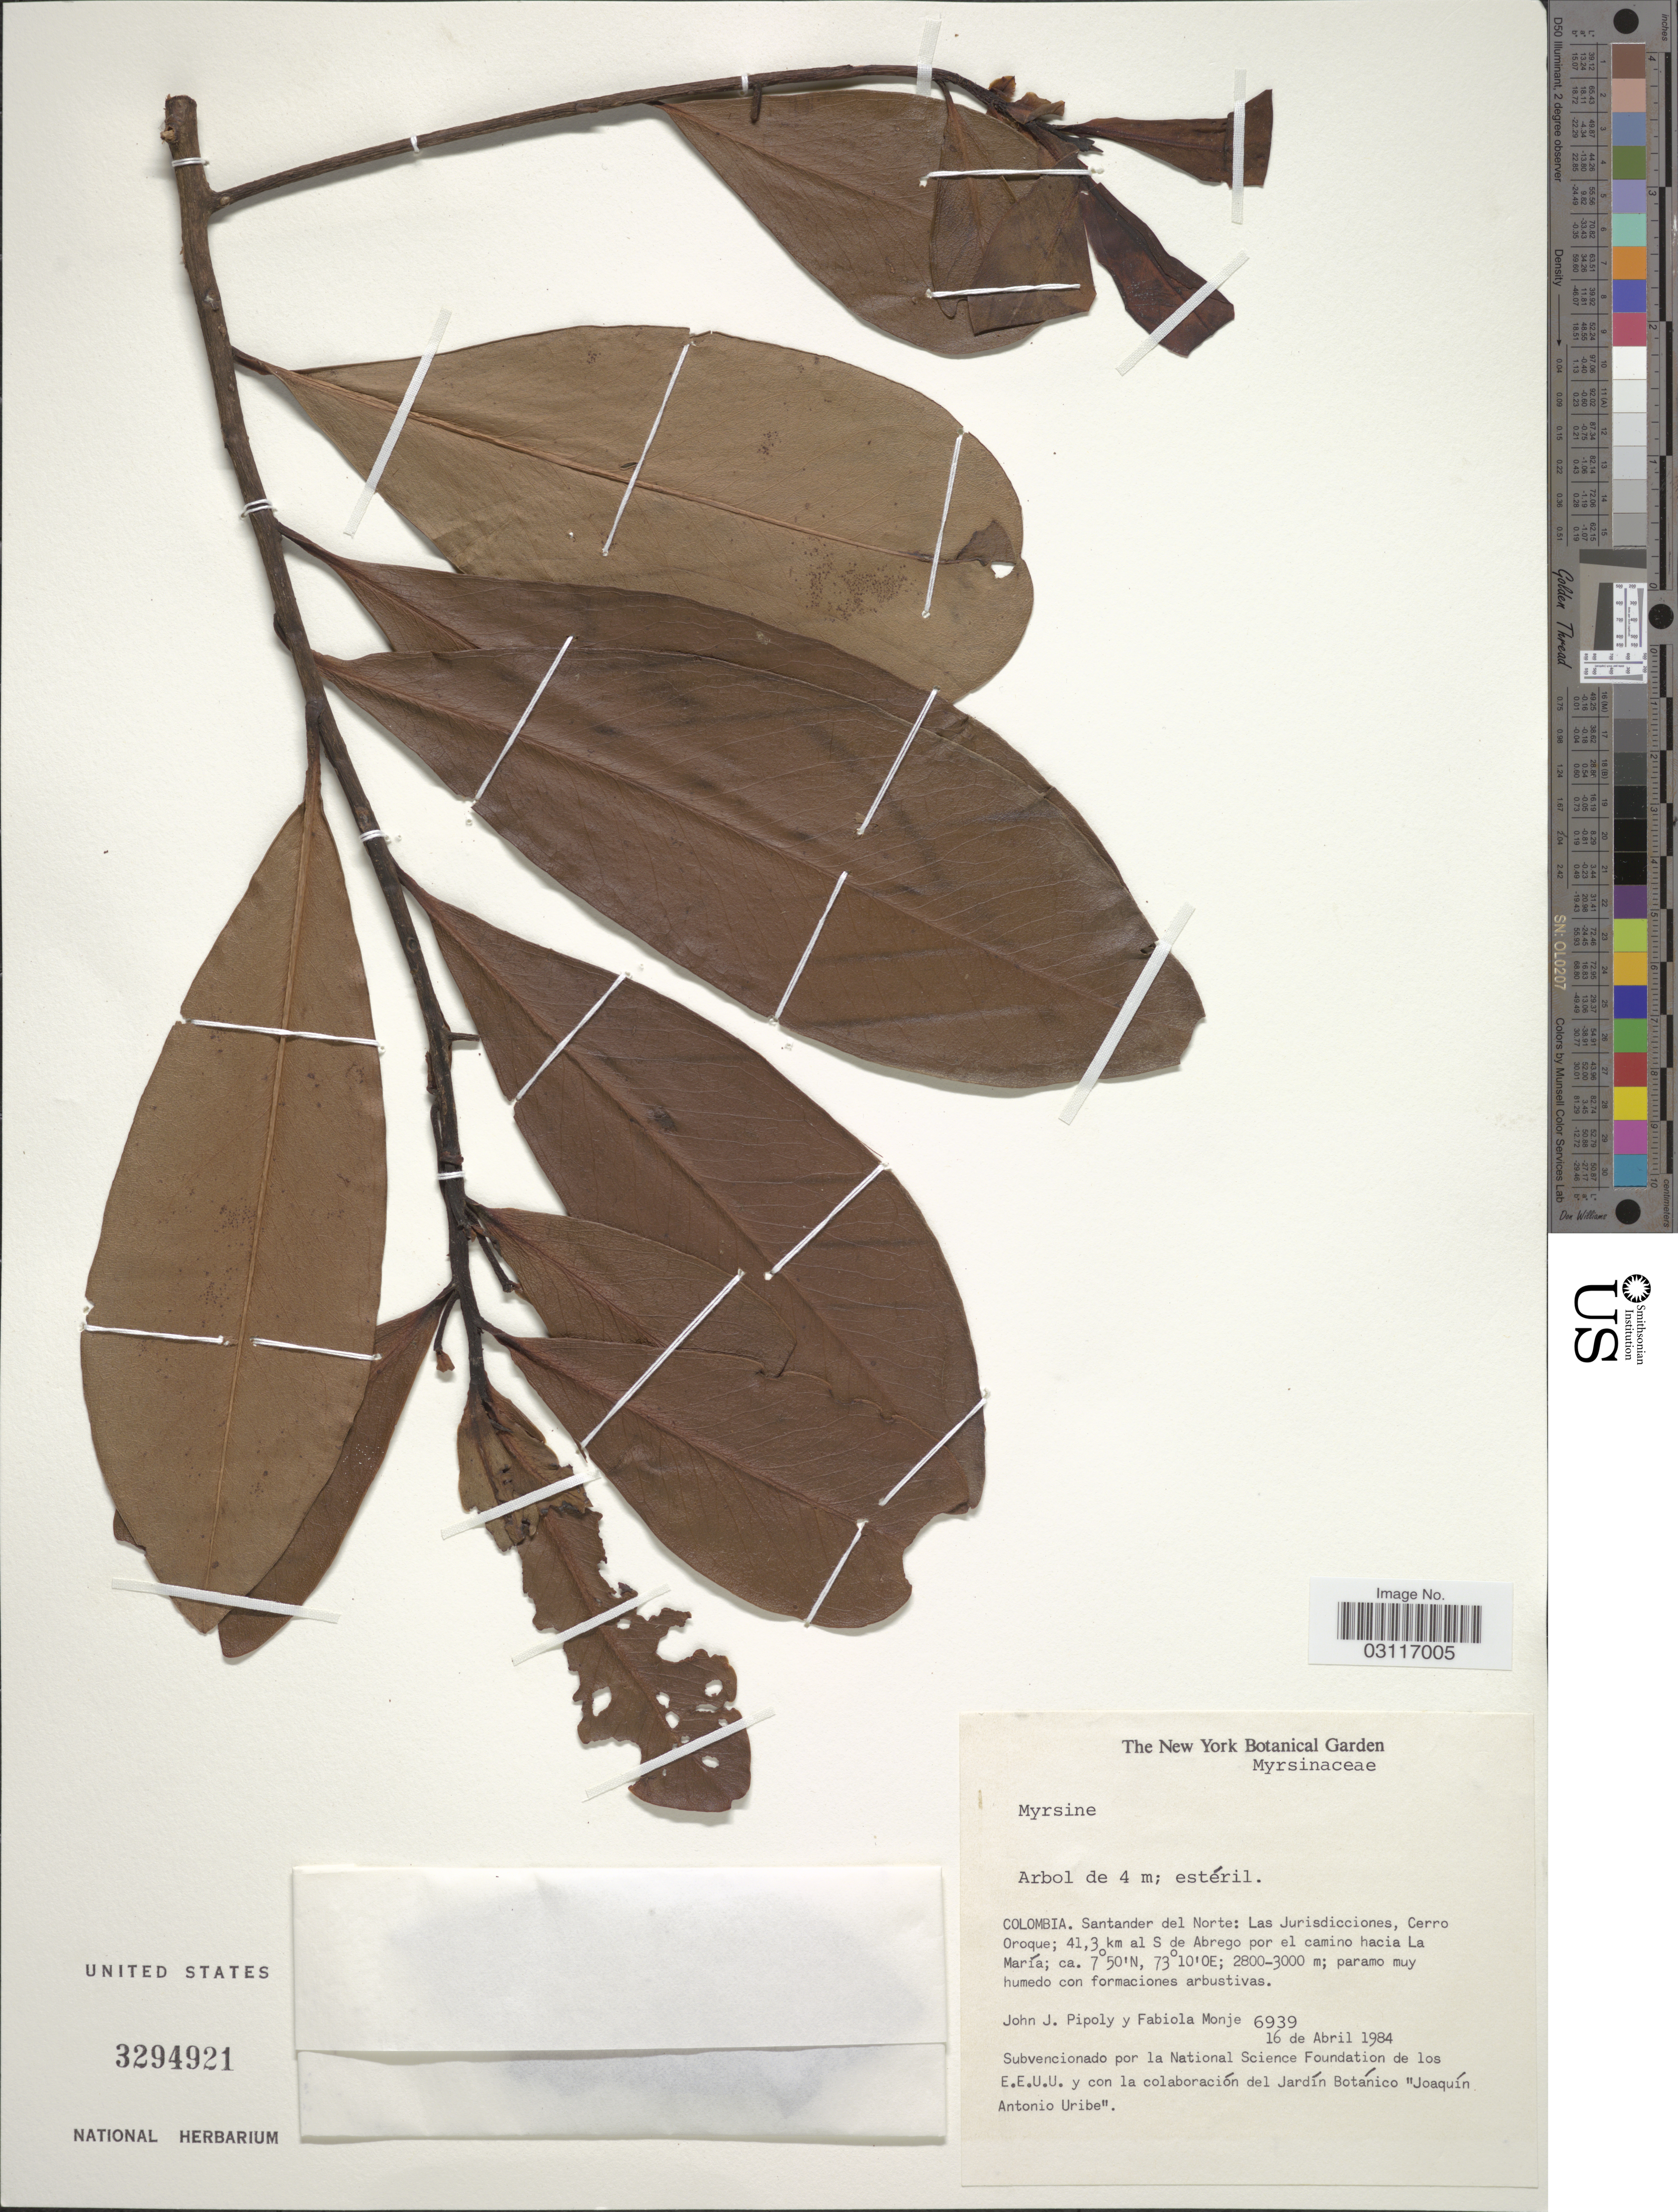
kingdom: Plantae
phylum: Tracheophyta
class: Magnoliopsida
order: Ericales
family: Primulaceae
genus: Myrsine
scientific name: Myrsine sp.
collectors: J. J. Pipoly & F. Monje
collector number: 6939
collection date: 1984-04-16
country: Colombia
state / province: Norte de Santander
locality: Santander del Norte: Las Jurisdicciones, Cerro Oroque; 41.3 km al S de Abrego por el camino hacia La María.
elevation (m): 2800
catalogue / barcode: US 3294921